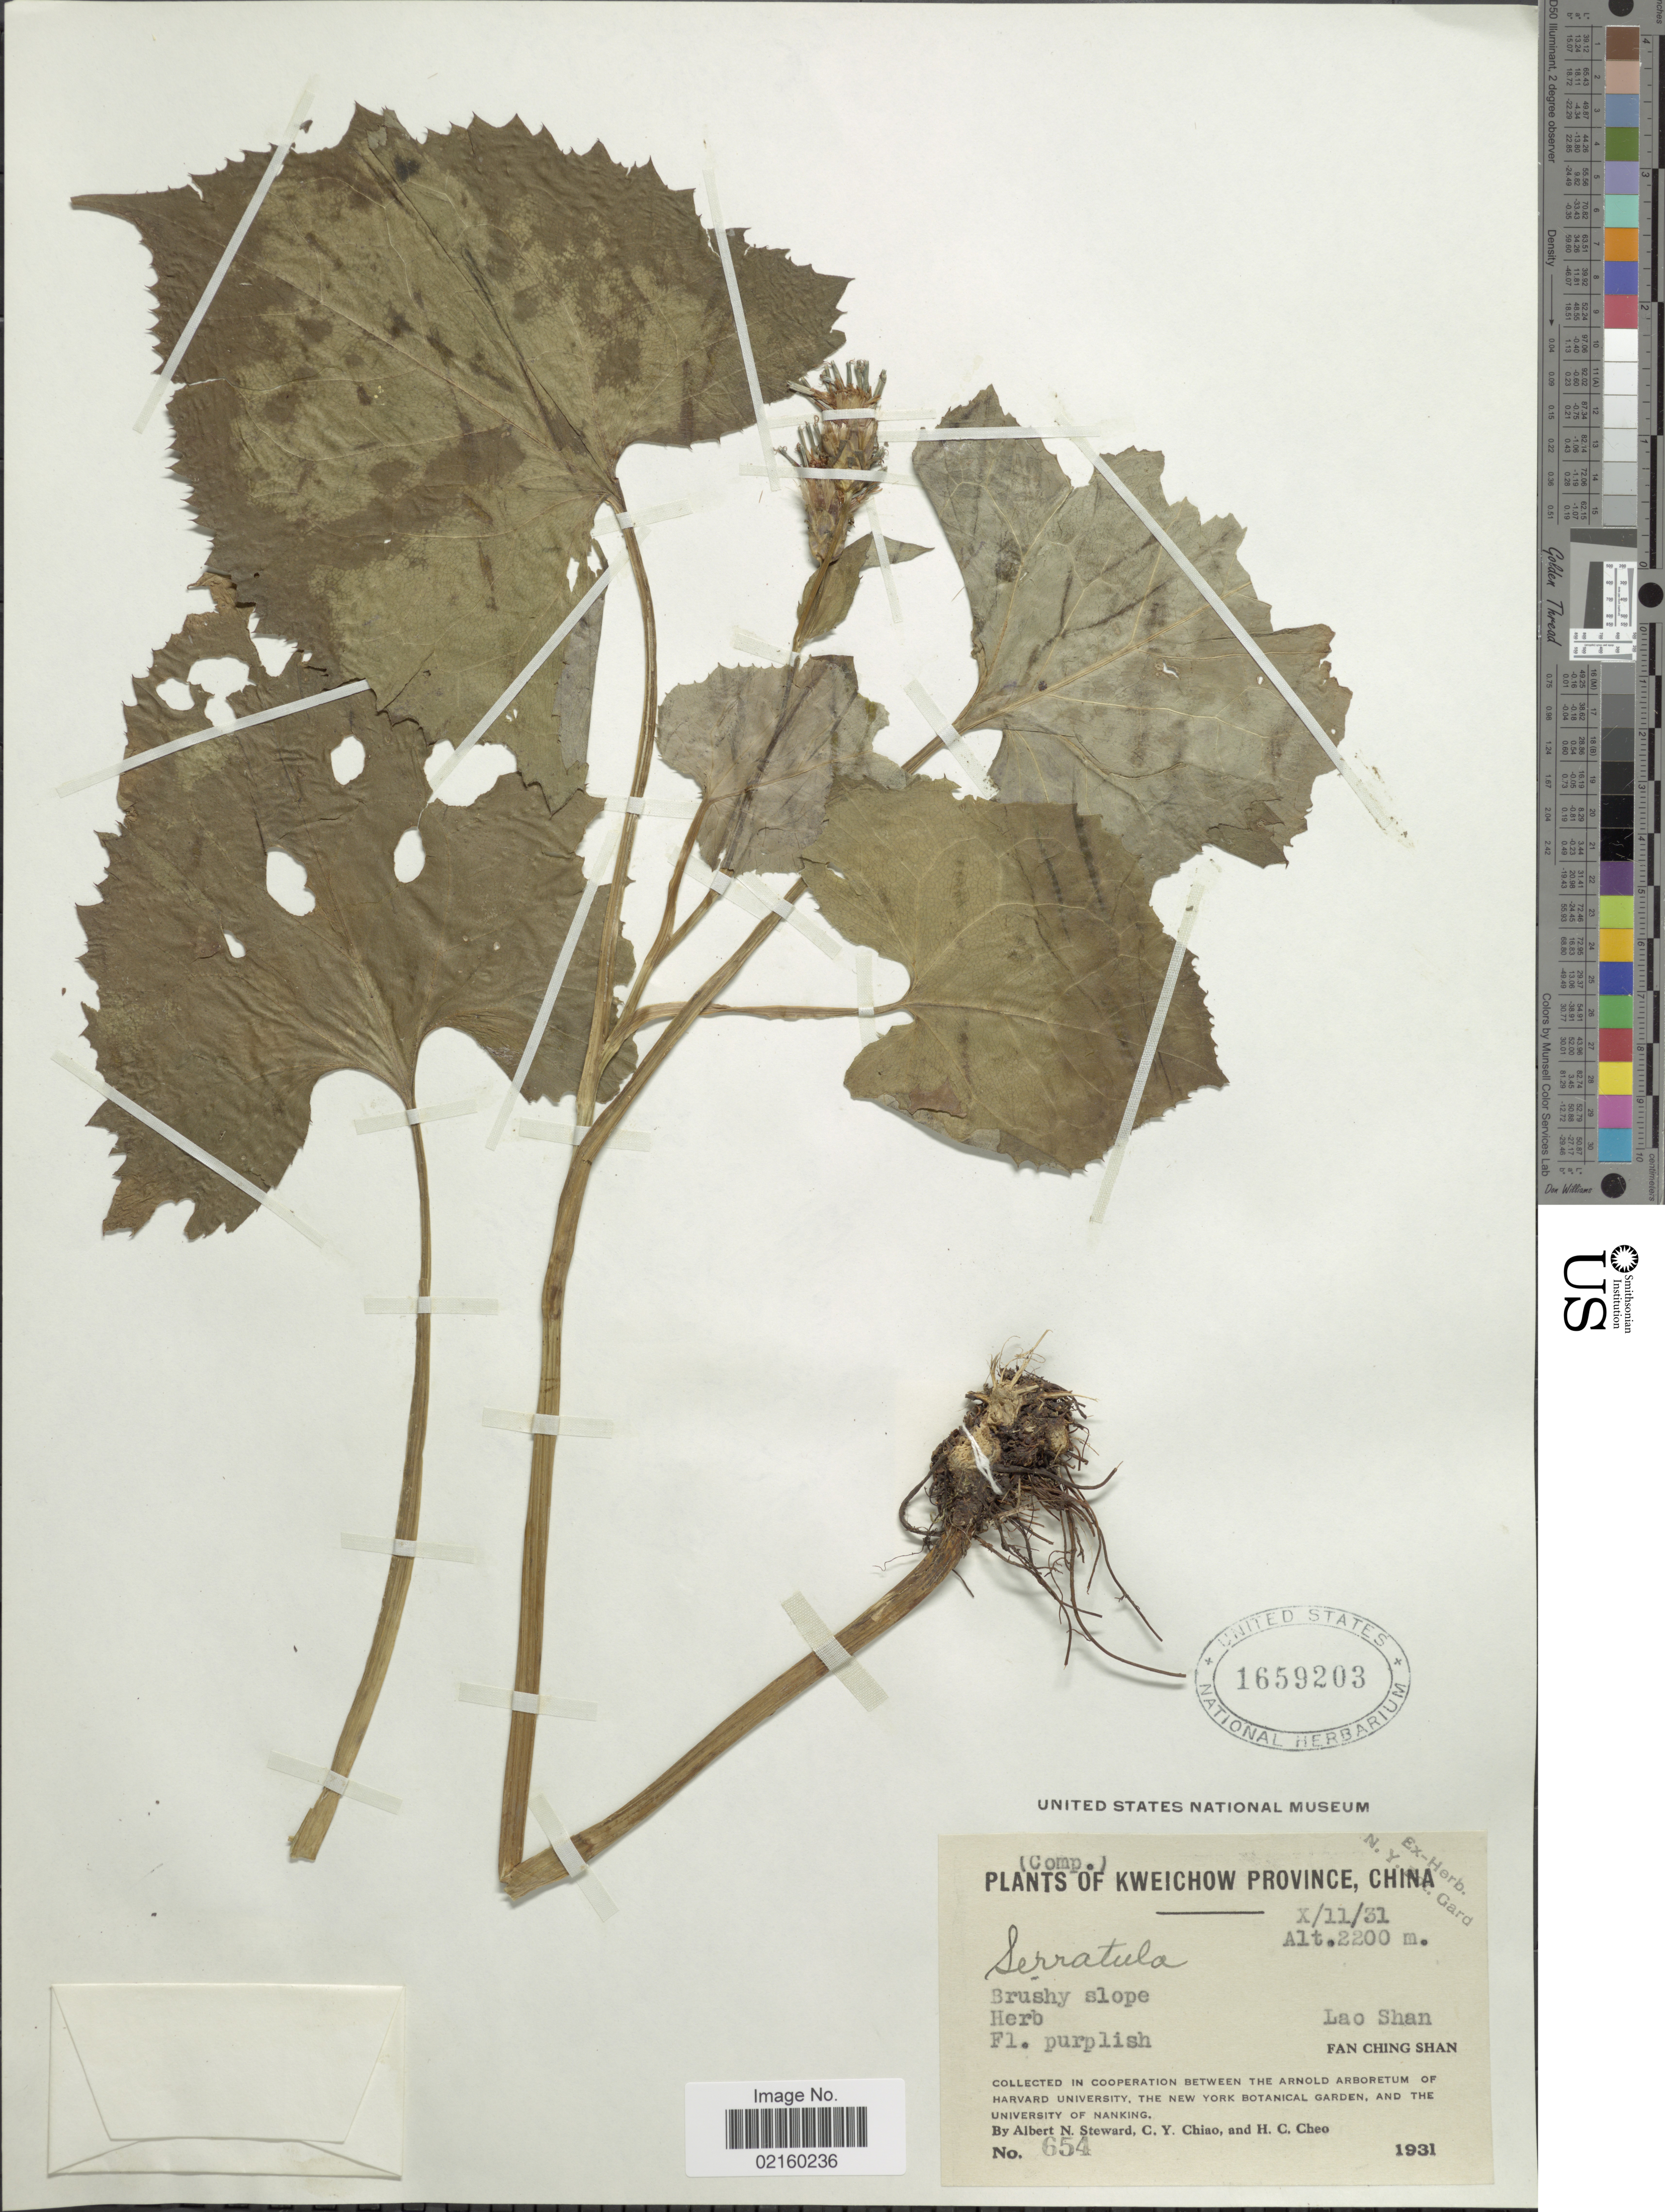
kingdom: Plantae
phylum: Tracheophyta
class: Magnoliopsida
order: Asterales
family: Asteraceae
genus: Serratula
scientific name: Serratula sp.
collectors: A. N. Steward, C. Y. Chiao & H. Cheo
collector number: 654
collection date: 1931-10-11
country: China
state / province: Guizhou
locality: Kweichow Province, Lao Shan, Fan Ching Shan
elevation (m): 2200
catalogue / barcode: US 1659203